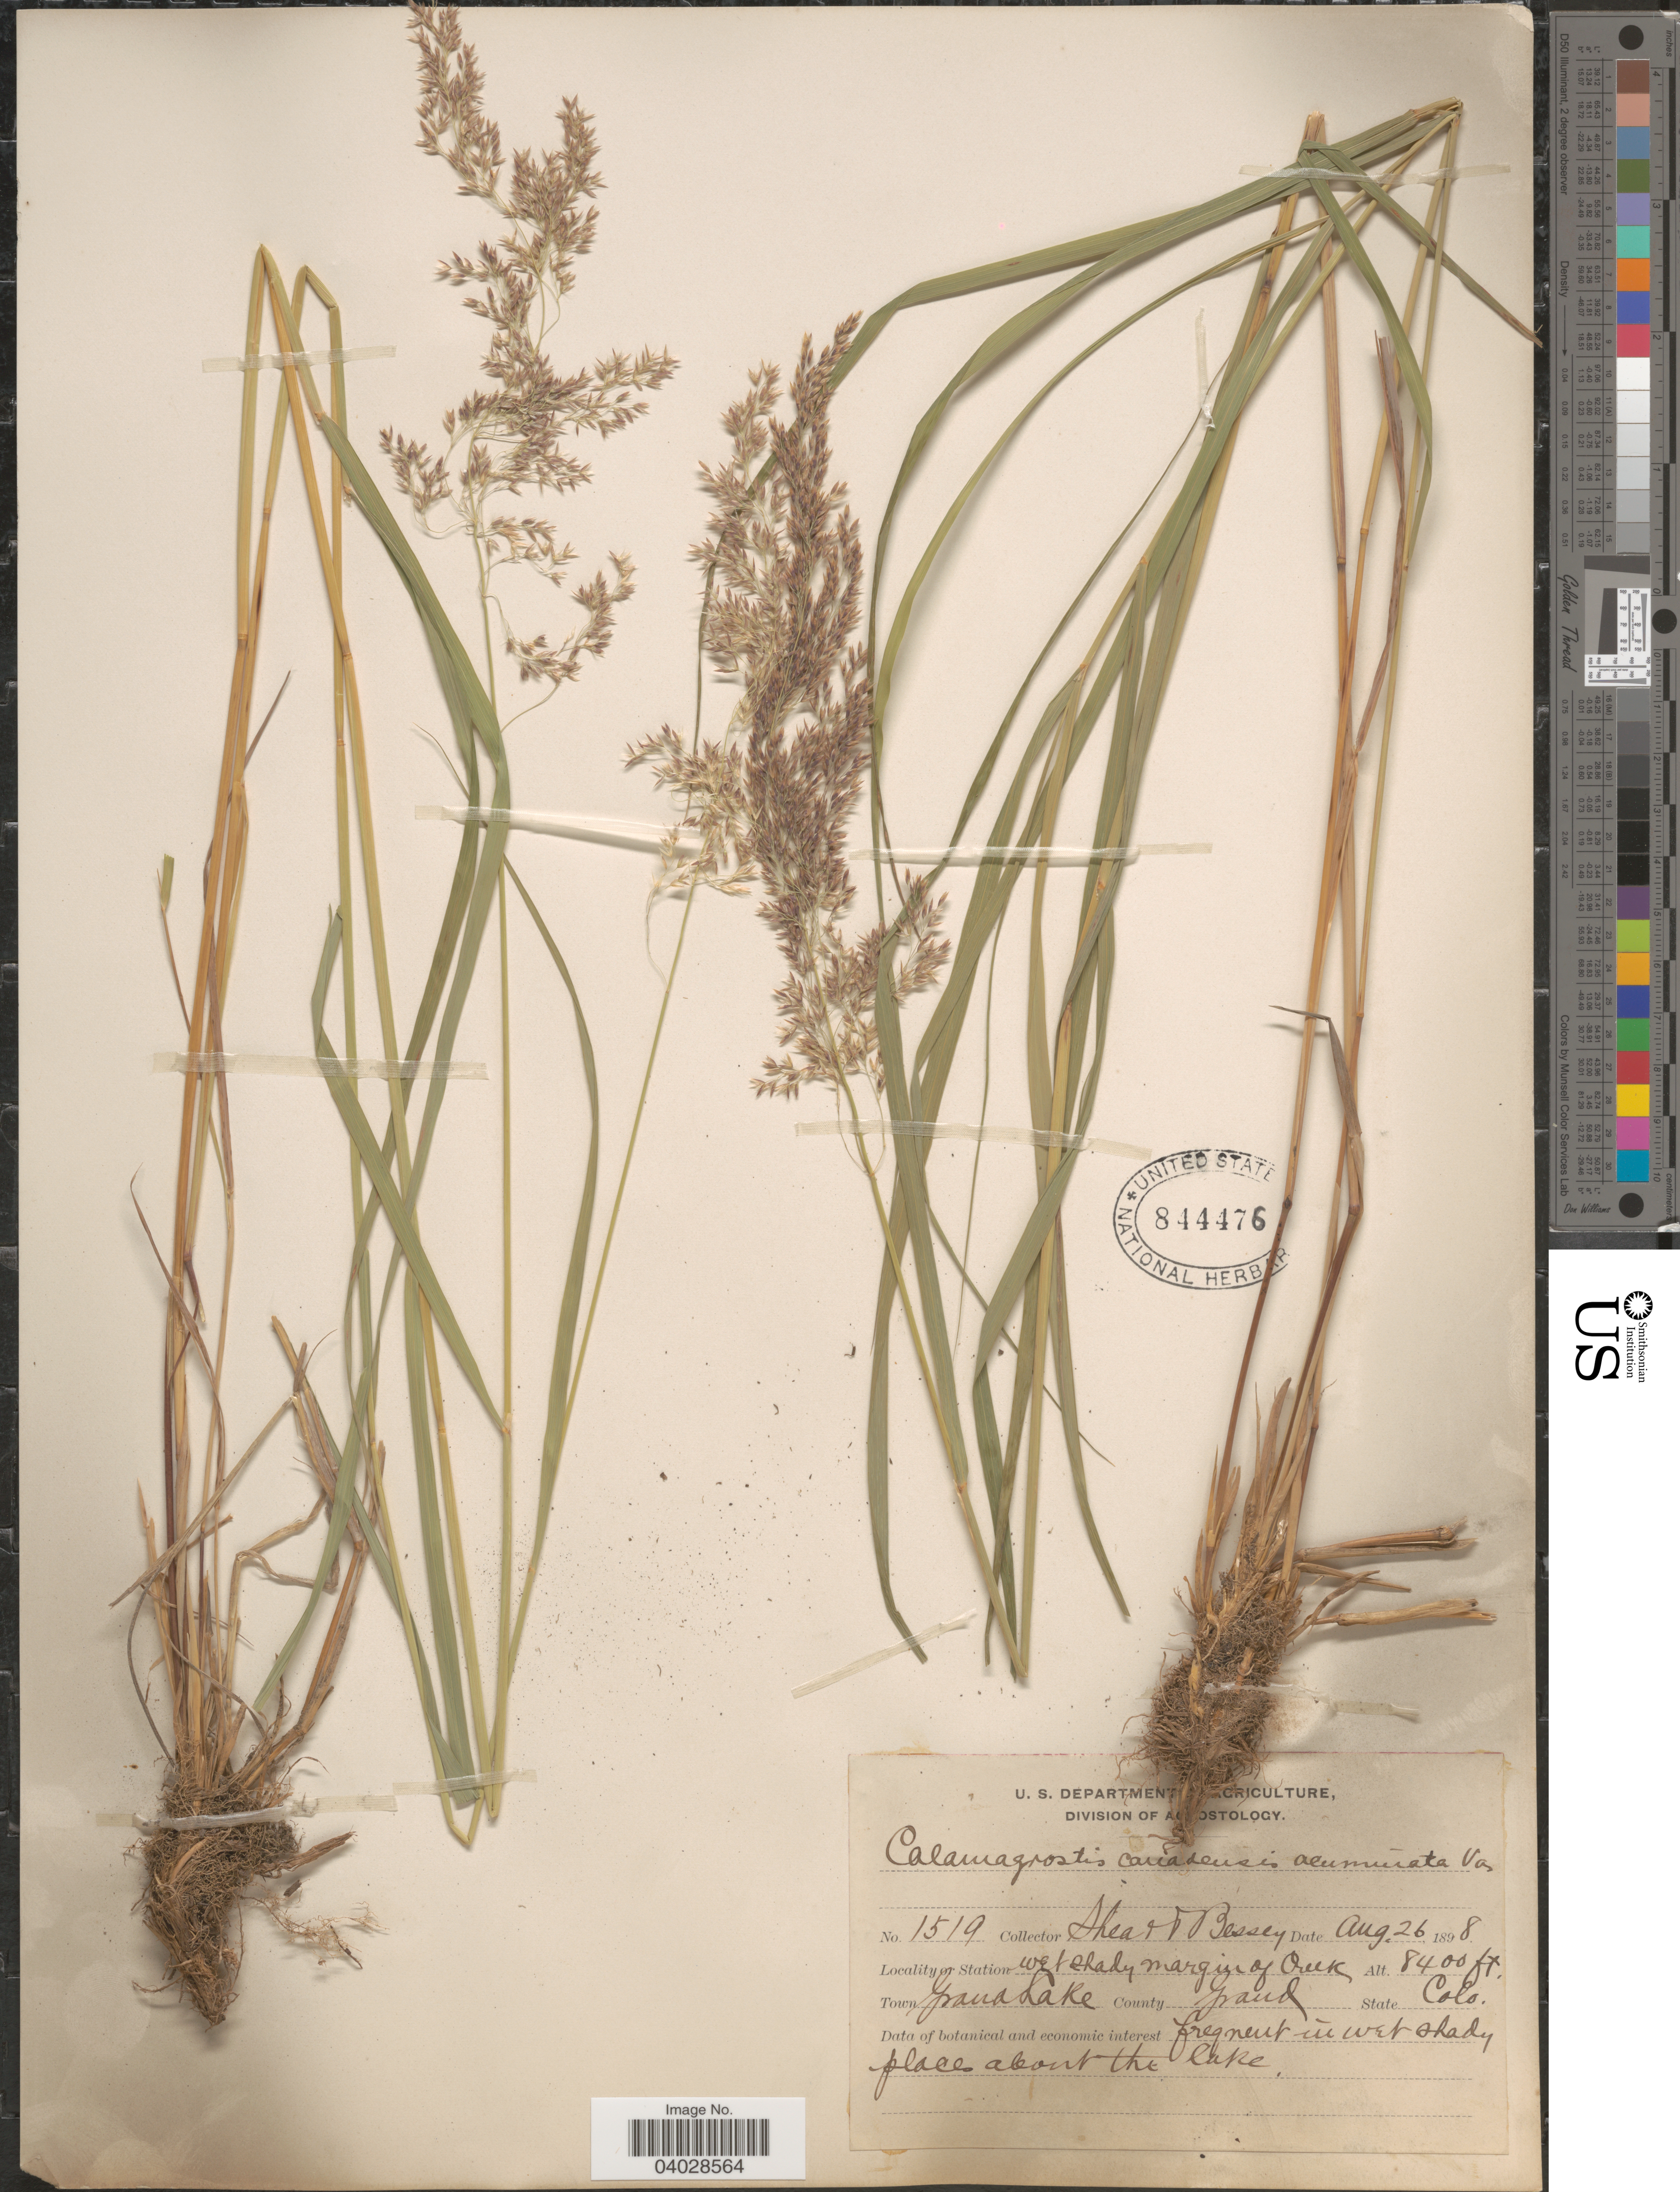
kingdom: Plantae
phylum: Tracheophyta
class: Liliopsida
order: Poales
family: Poaceae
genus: Calamagrostis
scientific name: Calamagrostis canadensis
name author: (Michx.) P. Beauv.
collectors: -- Shear & -. Bessey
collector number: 1519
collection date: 1898-08-26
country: United States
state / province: Colorado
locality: Station wet shady margin of Creek. Town Grand Lake. County Grand.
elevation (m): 2560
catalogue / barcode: US 844476